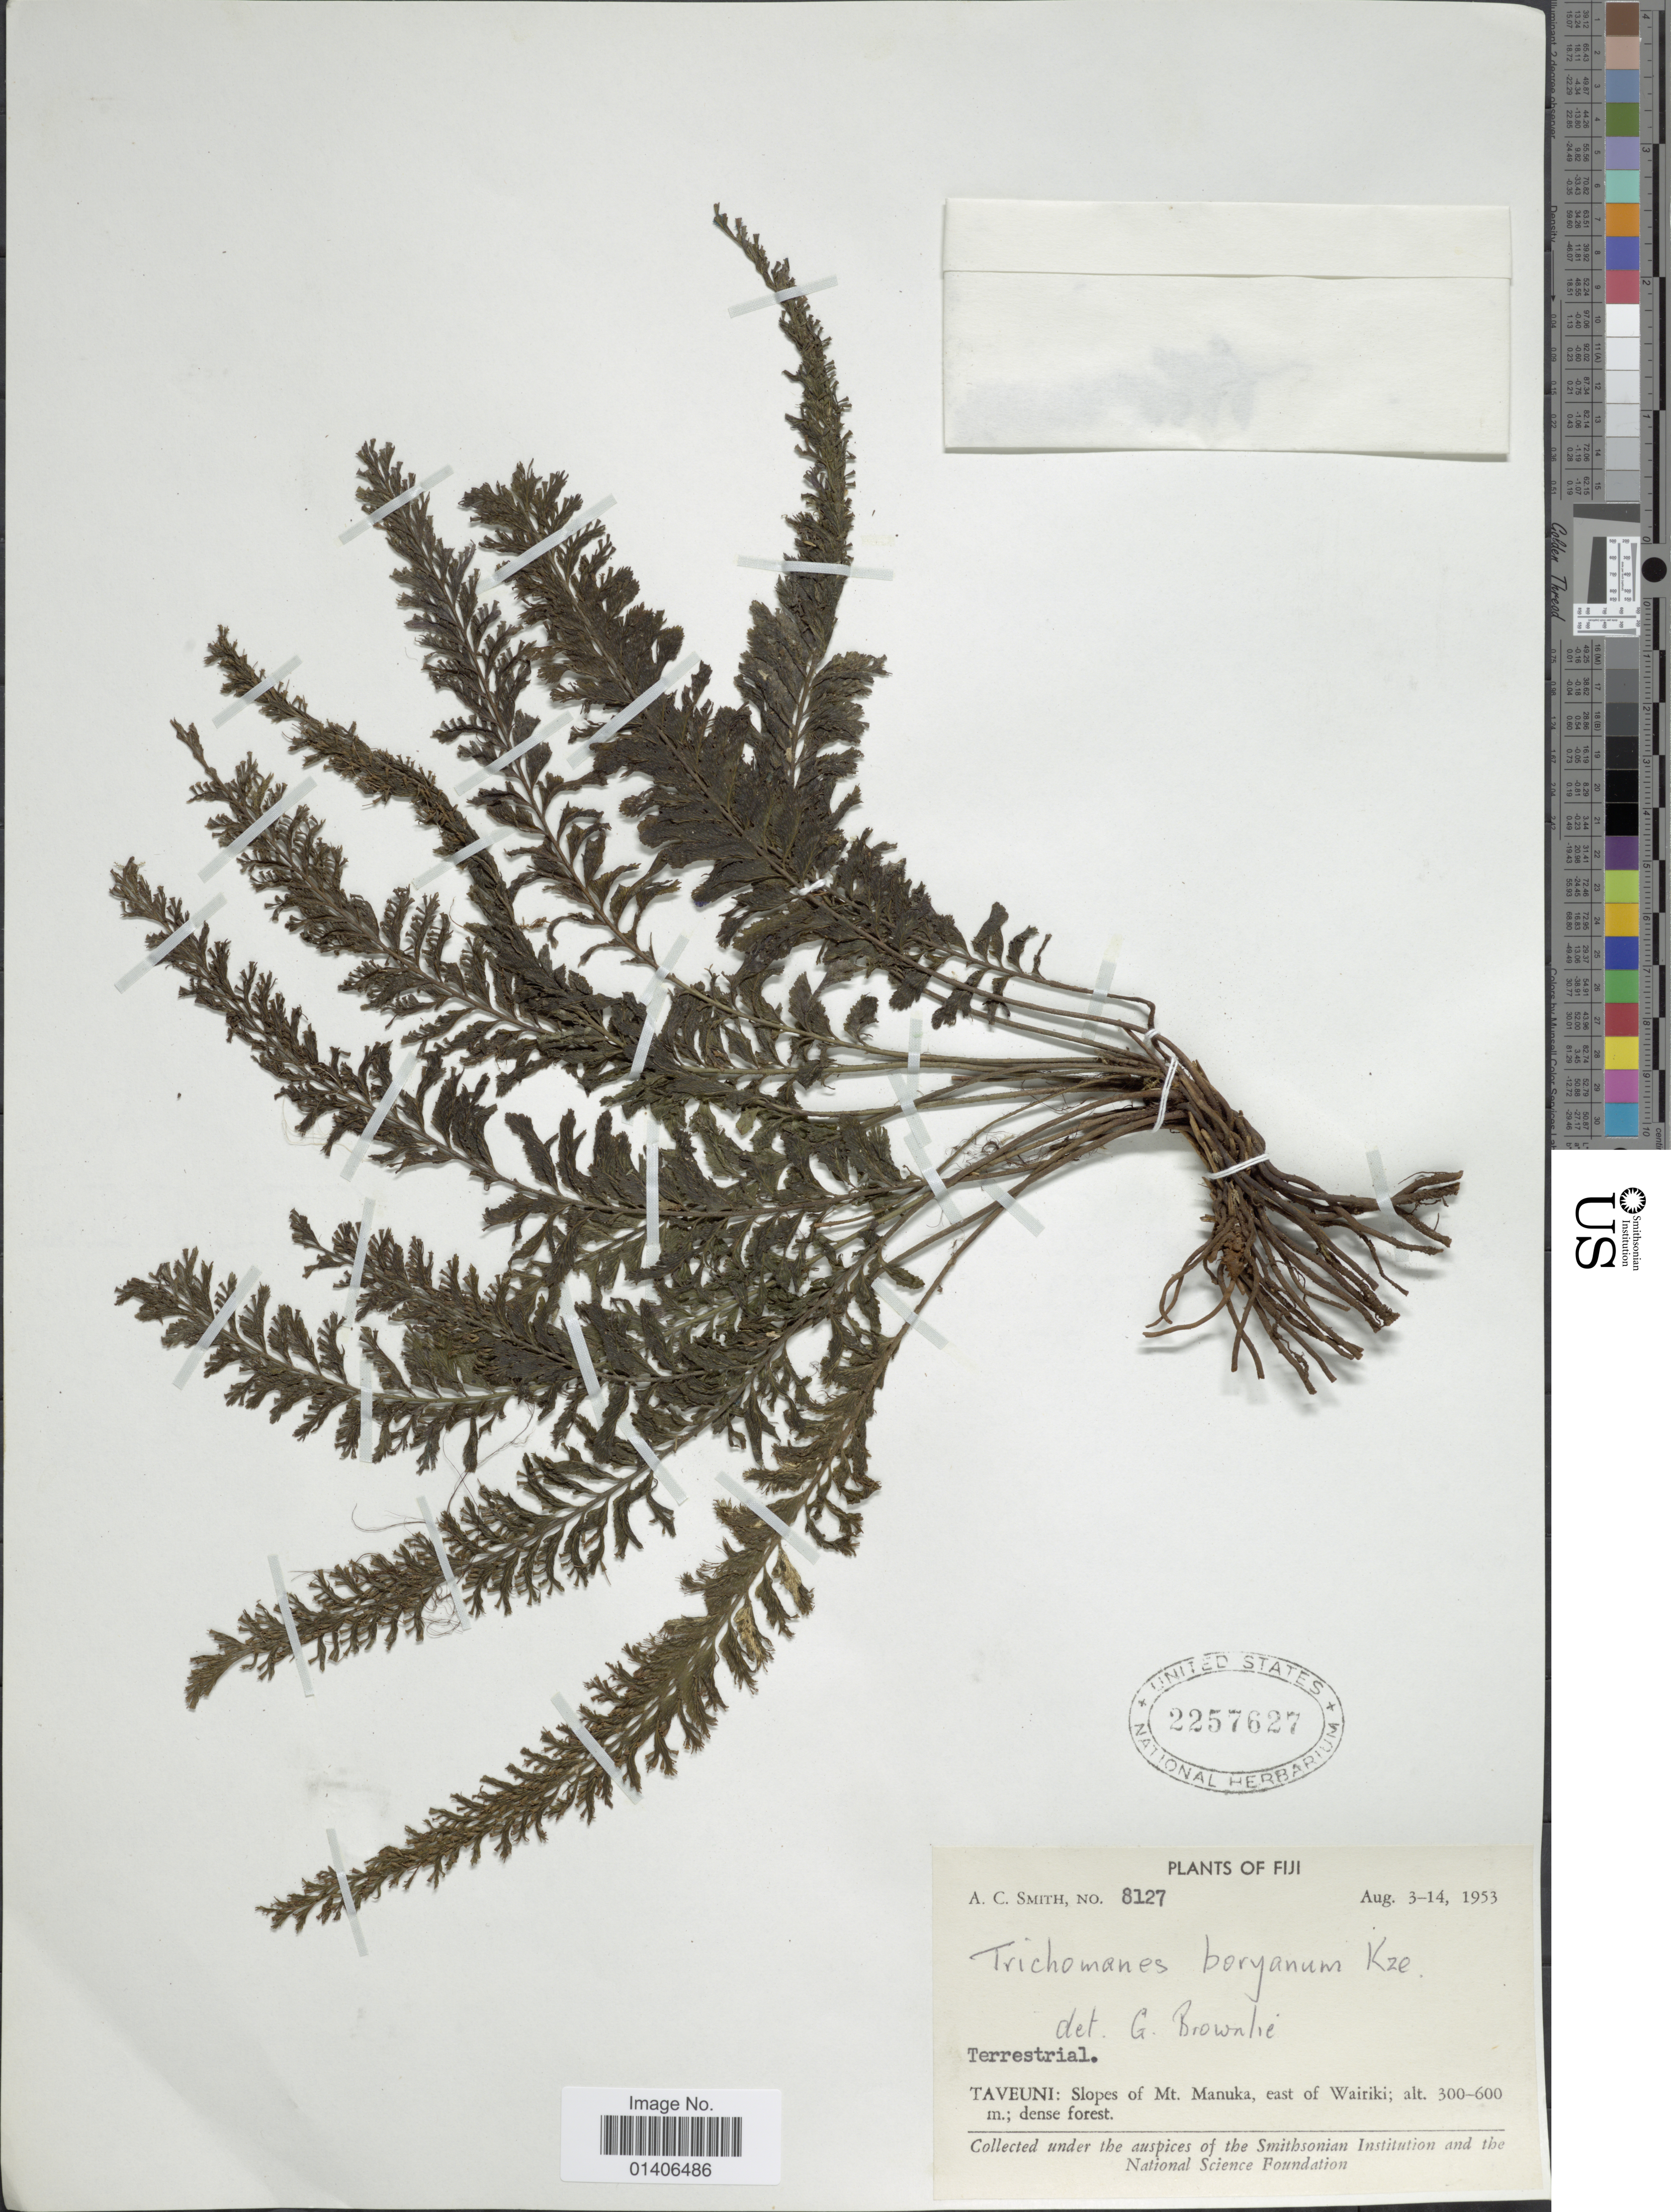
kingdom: Plantae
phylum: Tracheophyta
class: Polypodiopsida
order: Hymenophyllales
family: Hymenophyllaceae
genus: Cephalomanes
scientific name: Cephalomanes atrovirens subsp. boryanum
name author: (Kunze) K. Iwats.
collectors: A. C. Smith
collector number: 8127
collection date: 1953-08-03/1953-08-14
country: Fiji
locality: Taveuni: Slopes of Mt Manuka, east of Wairiki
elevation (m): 300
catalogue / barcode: US 2257627